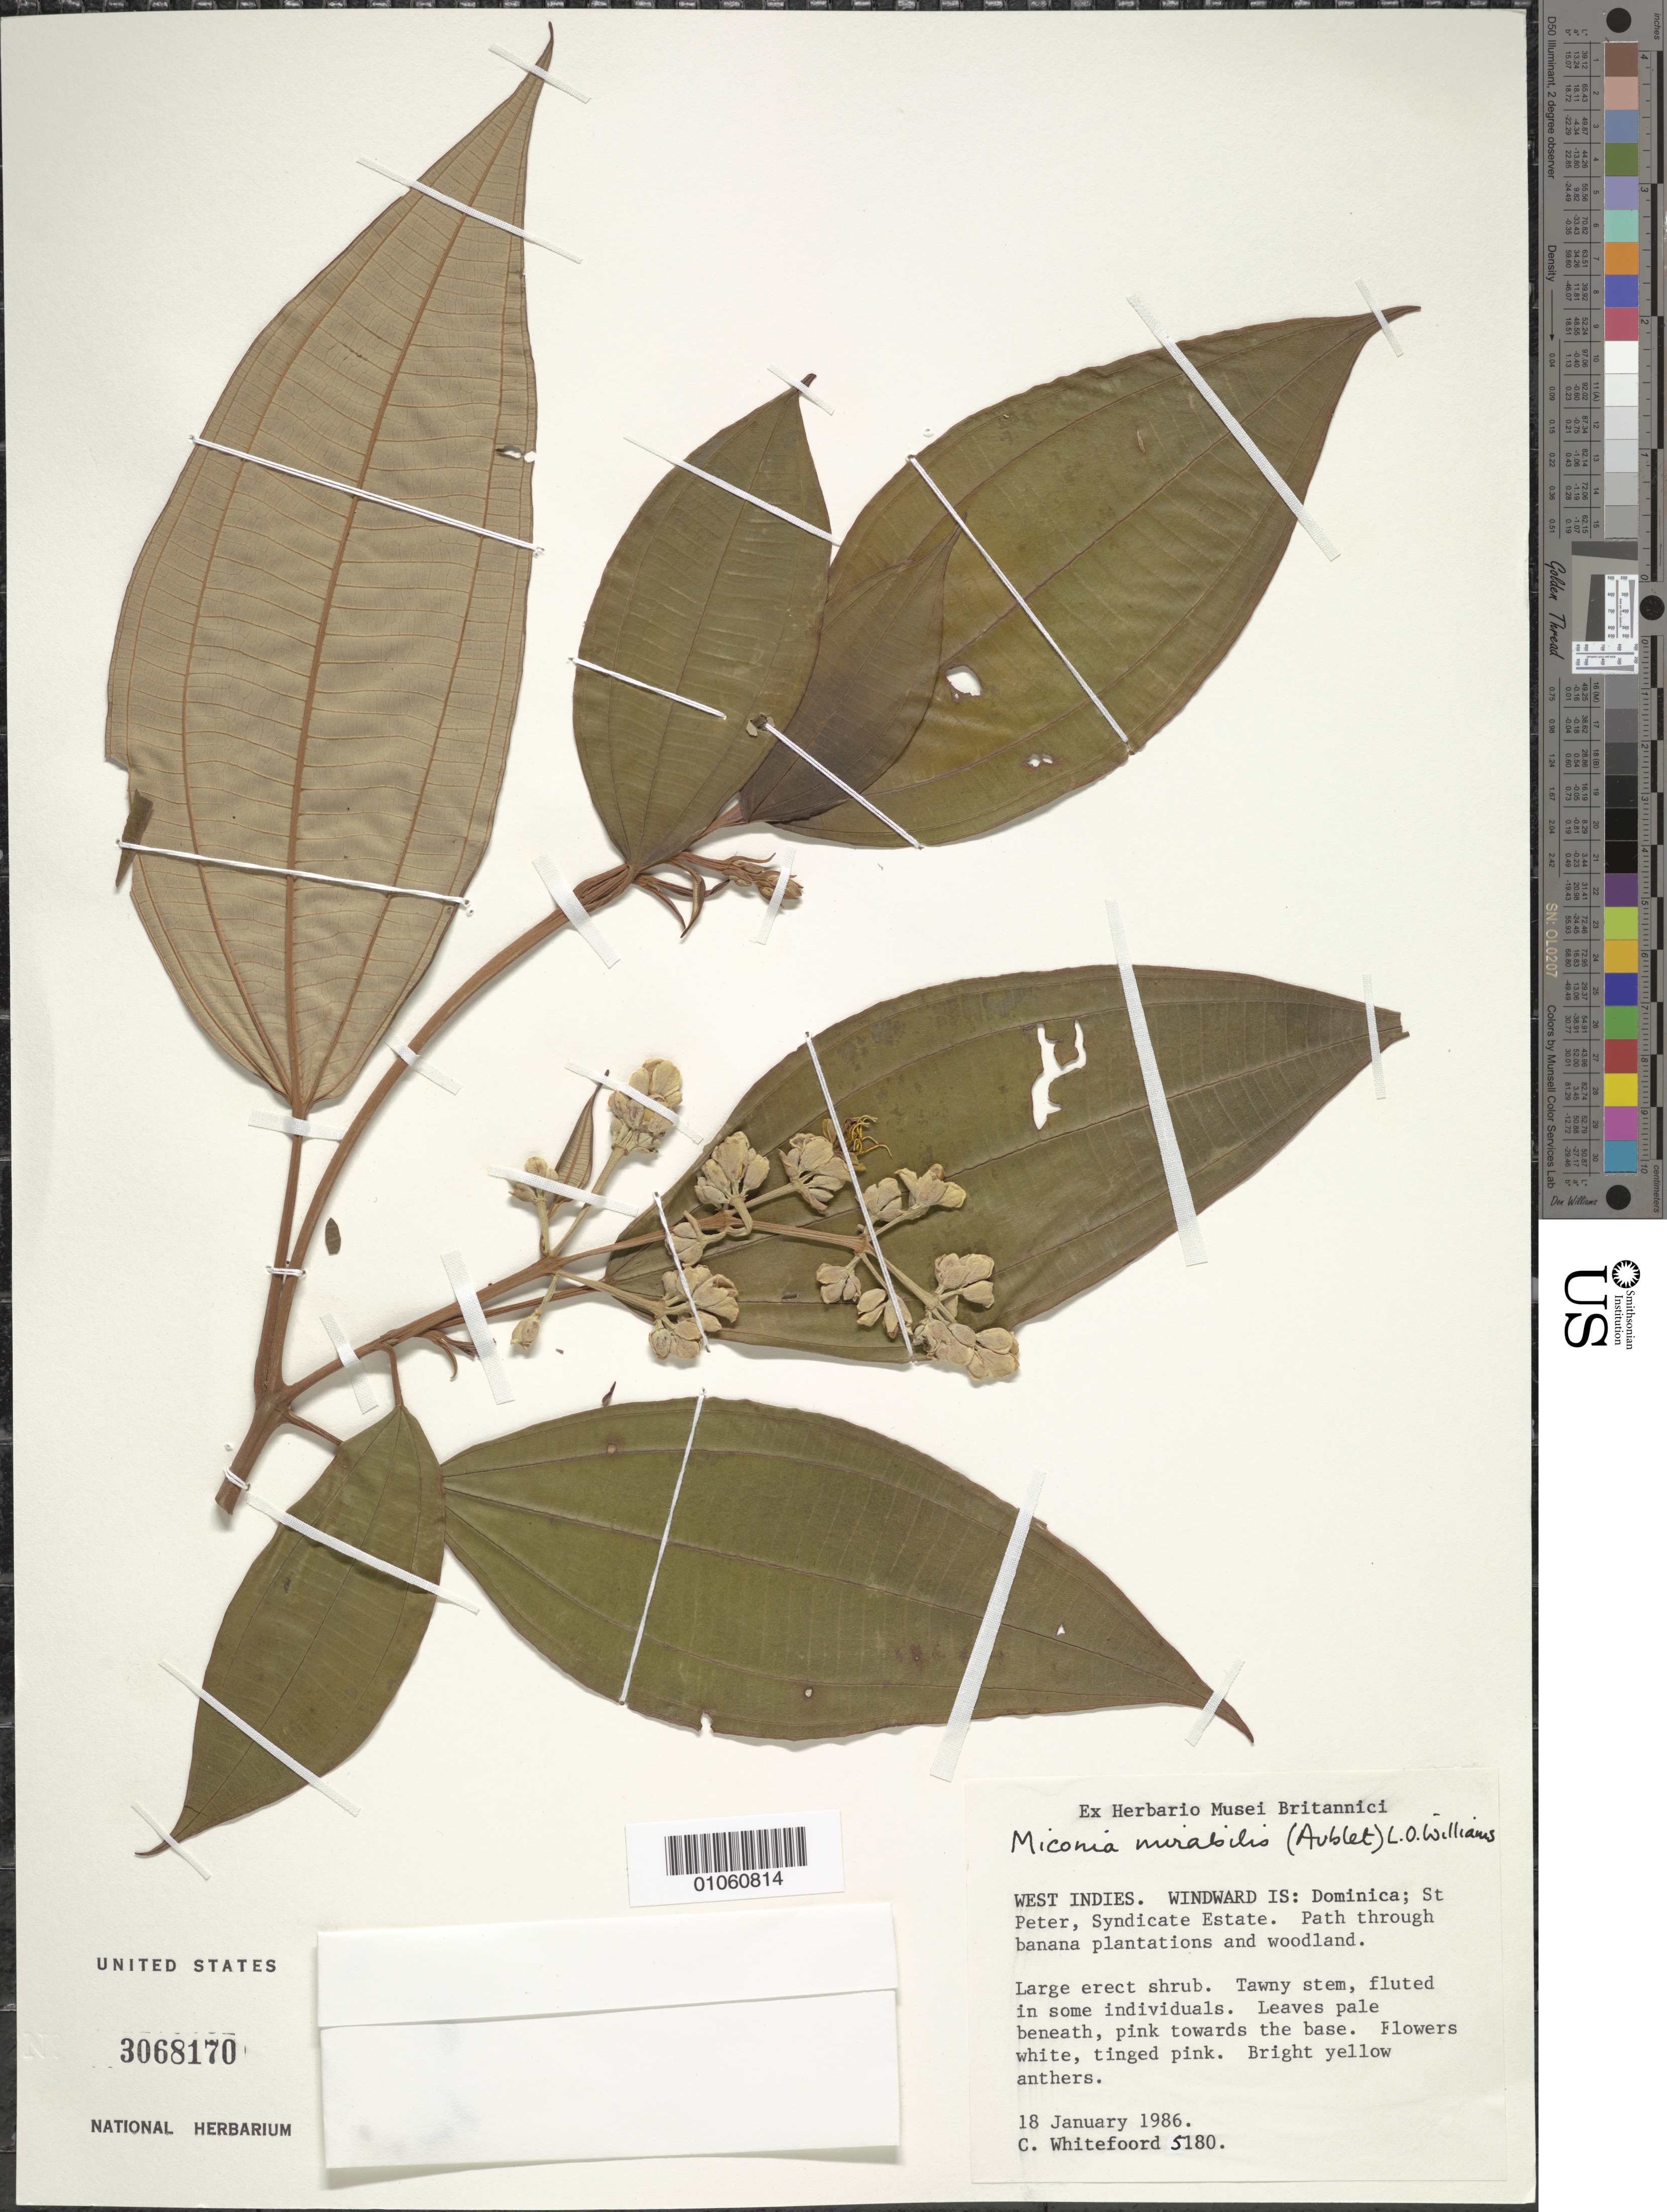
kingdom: Plantae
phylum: Tracheophyta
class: Magnoliopsida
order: Myrtales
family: Melastomataceae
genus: Miconia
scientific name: Miconia mirabilis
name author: (Aubl.) L.O. Williams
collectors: C. Whitefoord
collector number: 5180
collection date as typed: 18 Jan 1986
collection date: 1986-01-18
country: Dominica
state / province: St. Peter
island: Dominica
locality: Syndicate Estate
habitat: Path through banana plantations and woodlands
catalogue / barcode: US 3068170